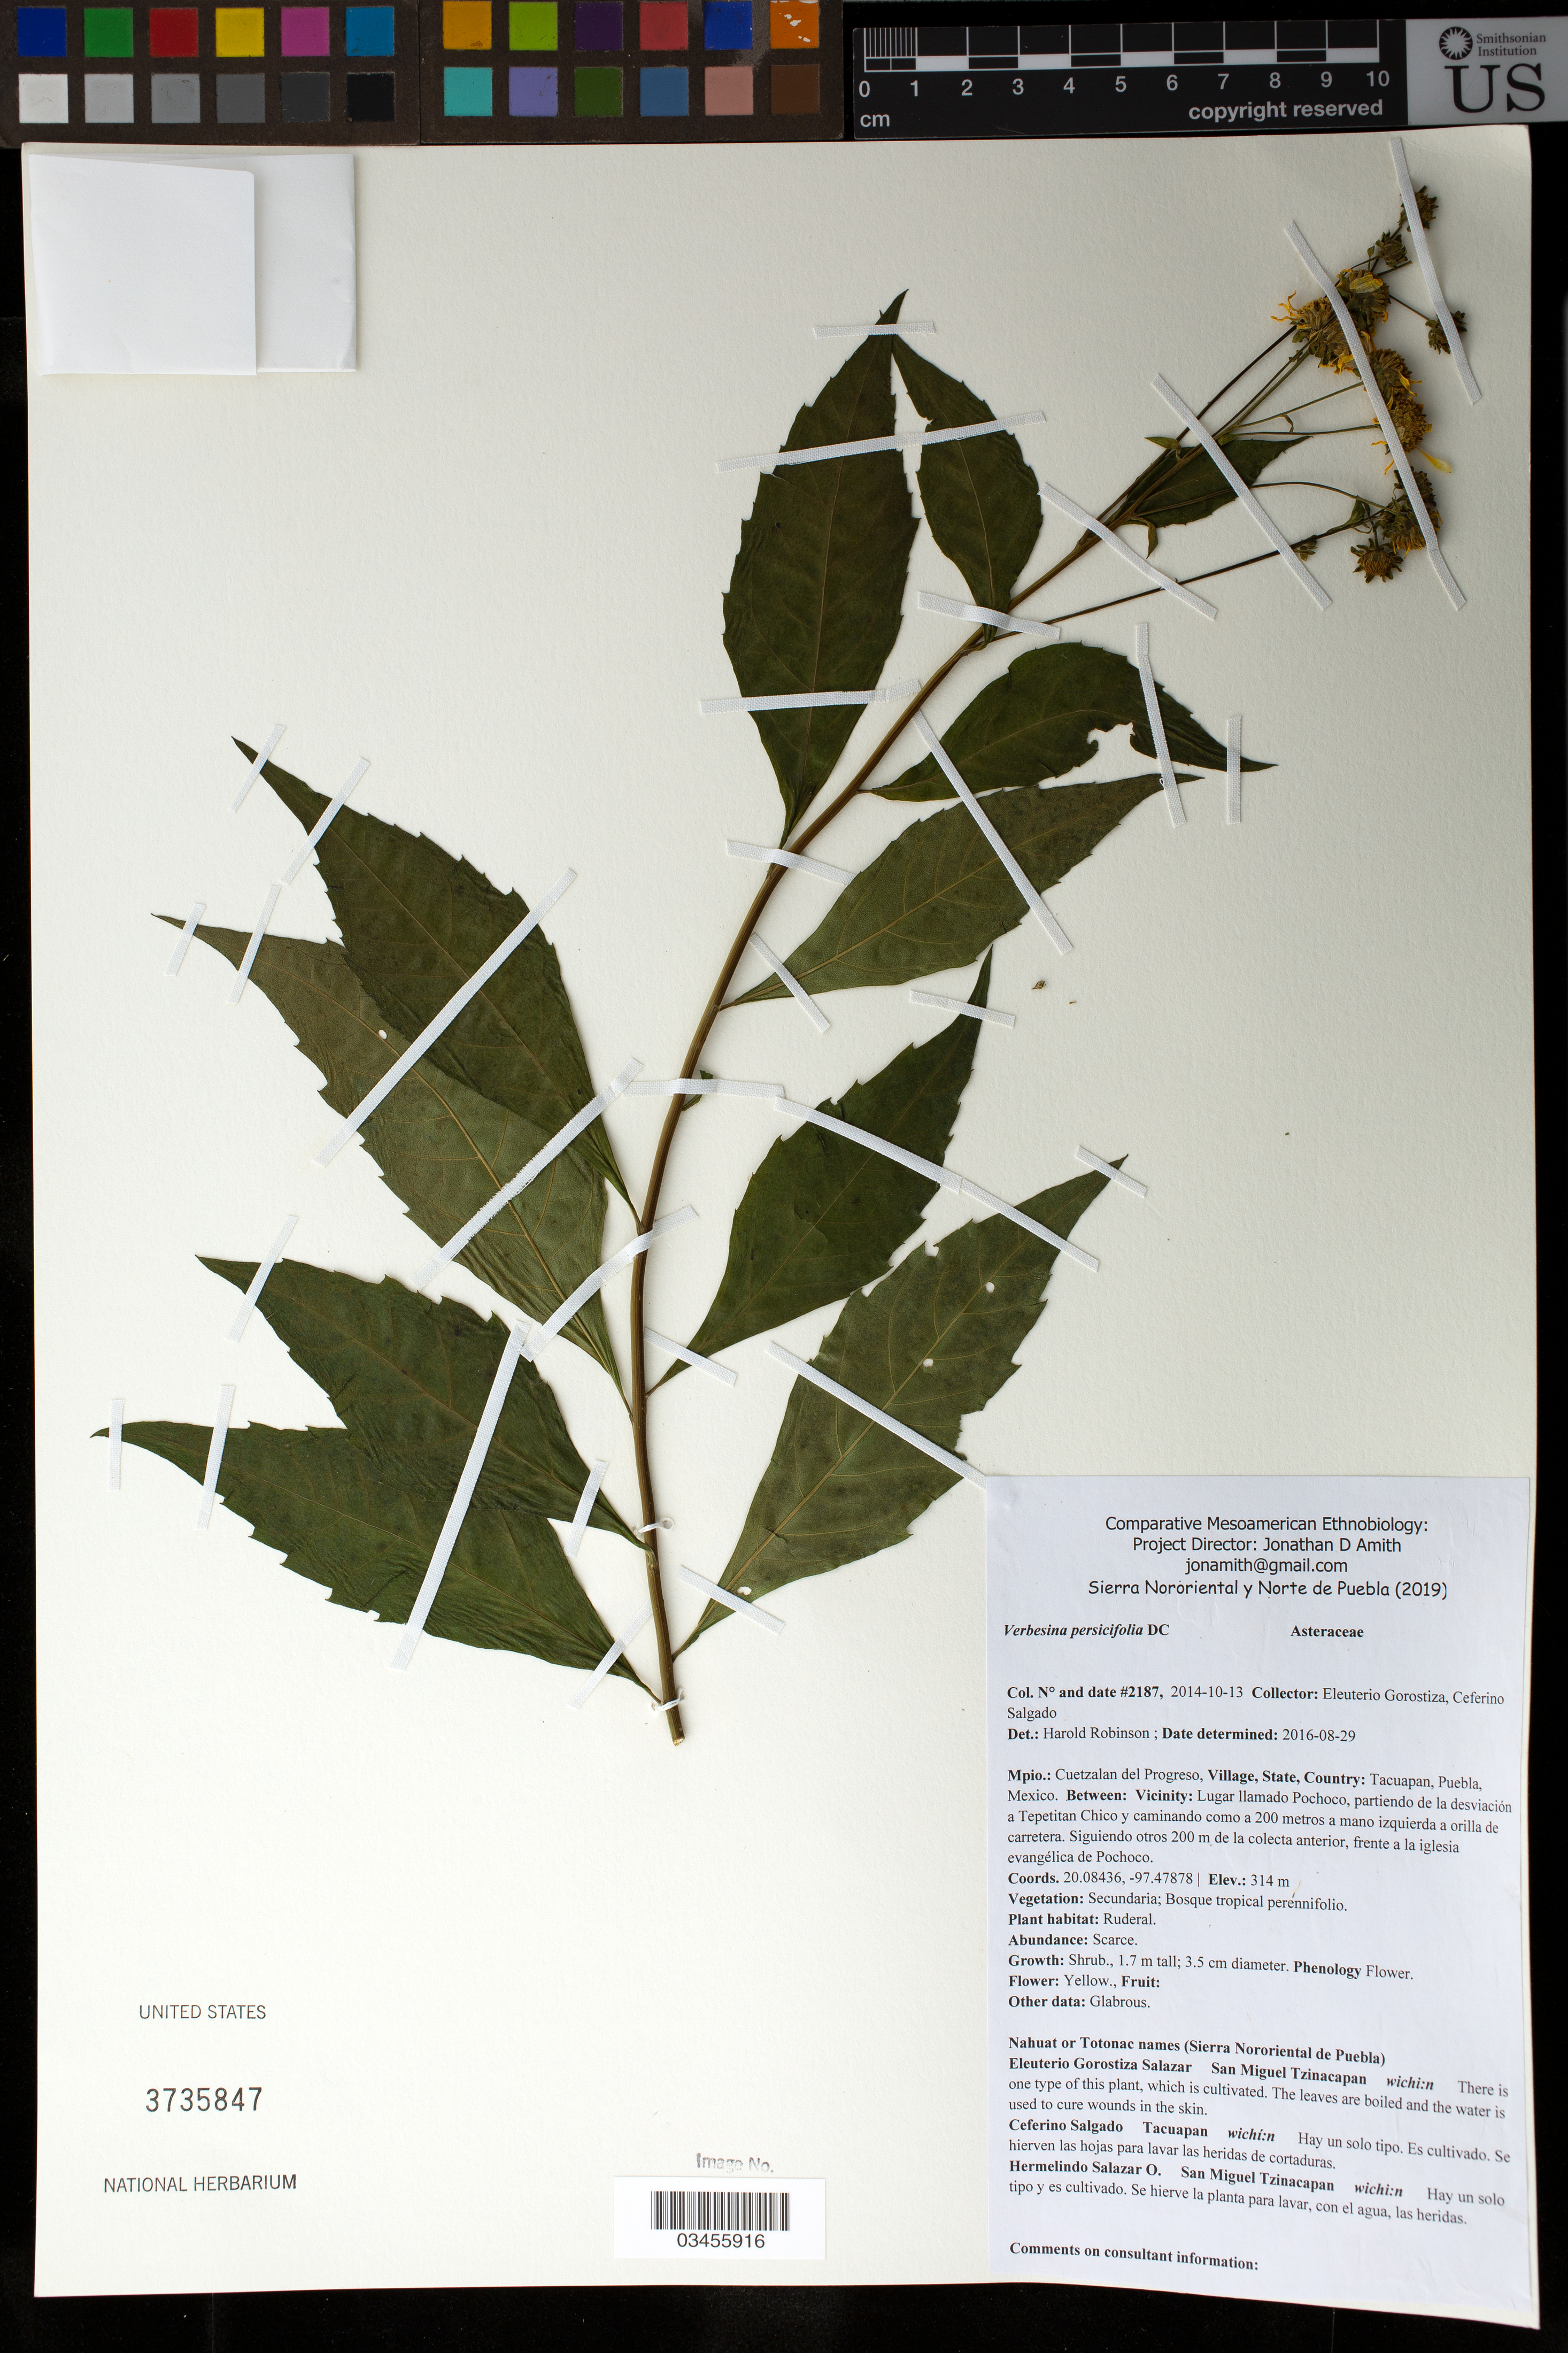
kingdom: Plantae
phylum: Tracheophyta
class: Magnoliopsida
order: Asterales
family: Asteraceae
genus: Verbesina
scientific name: Verbesina persicifolia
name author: DC.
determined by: Robinson, Harold E., (US)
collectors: J. D. Amith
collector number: JDA_02187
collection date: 2014-10-13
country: México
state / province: Puebla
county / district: Cuetzalan del Progreso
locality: PUEBLO: Tacuapa; LOCALIDAD EXACTA: Lugar llamado Pochoco, partiendo de la desviación a Tepetitan Chico y caminando como a 200 metros a mano izquierda a orilla de carretera. Siguiendo otros 200 m de la colecta anterior, frente a la iglesia evangélica de Po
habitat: Bosque tropical perennifolio; Ruderal.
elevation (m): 314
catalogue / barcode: US 3735847